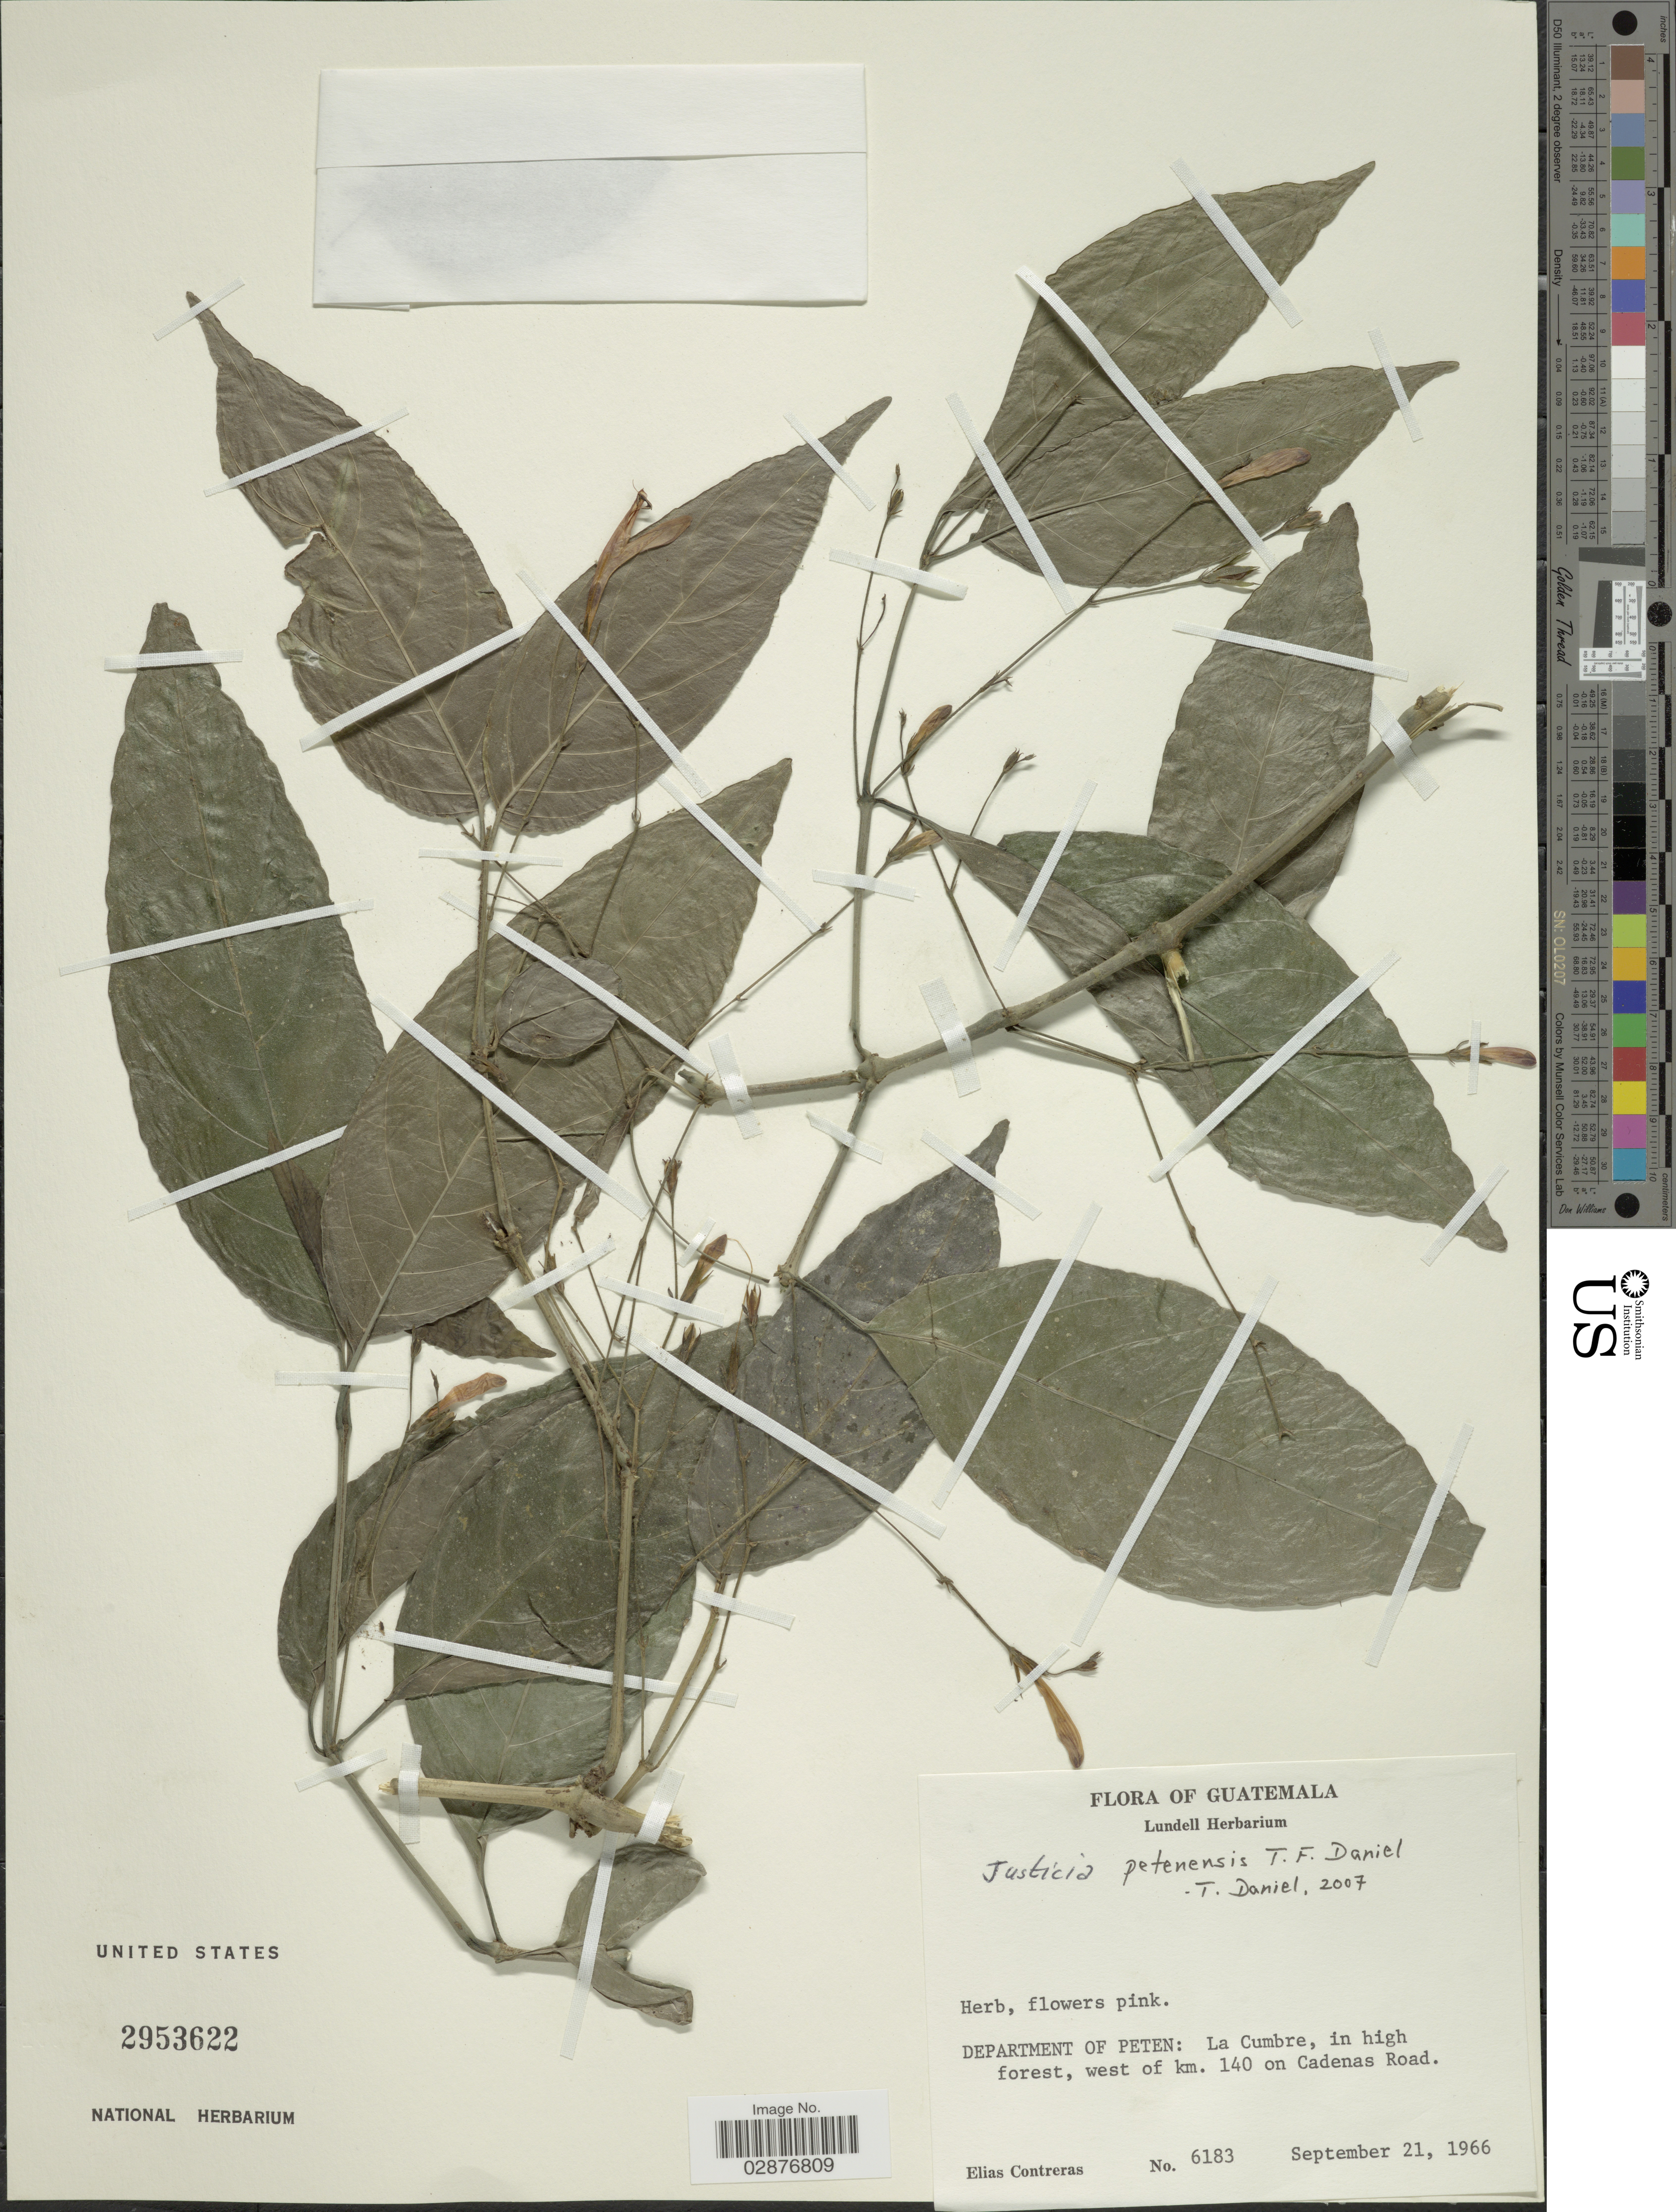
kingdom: Plantae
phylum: Tracheophyta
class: Magnoliopsida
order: Lamiales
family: Acanthaceae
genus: Justicia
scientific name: Justicia velizii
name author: T.F. Daniel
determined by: Daniel, Thomas F.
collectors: E. Contreras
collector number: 6183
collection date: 1966-09-21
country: Guatemala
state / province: El Petén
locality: Department of Peten: La Cumbre, in high forest, west of km. 140 on Cadenas Road.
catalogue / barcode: US 2953622